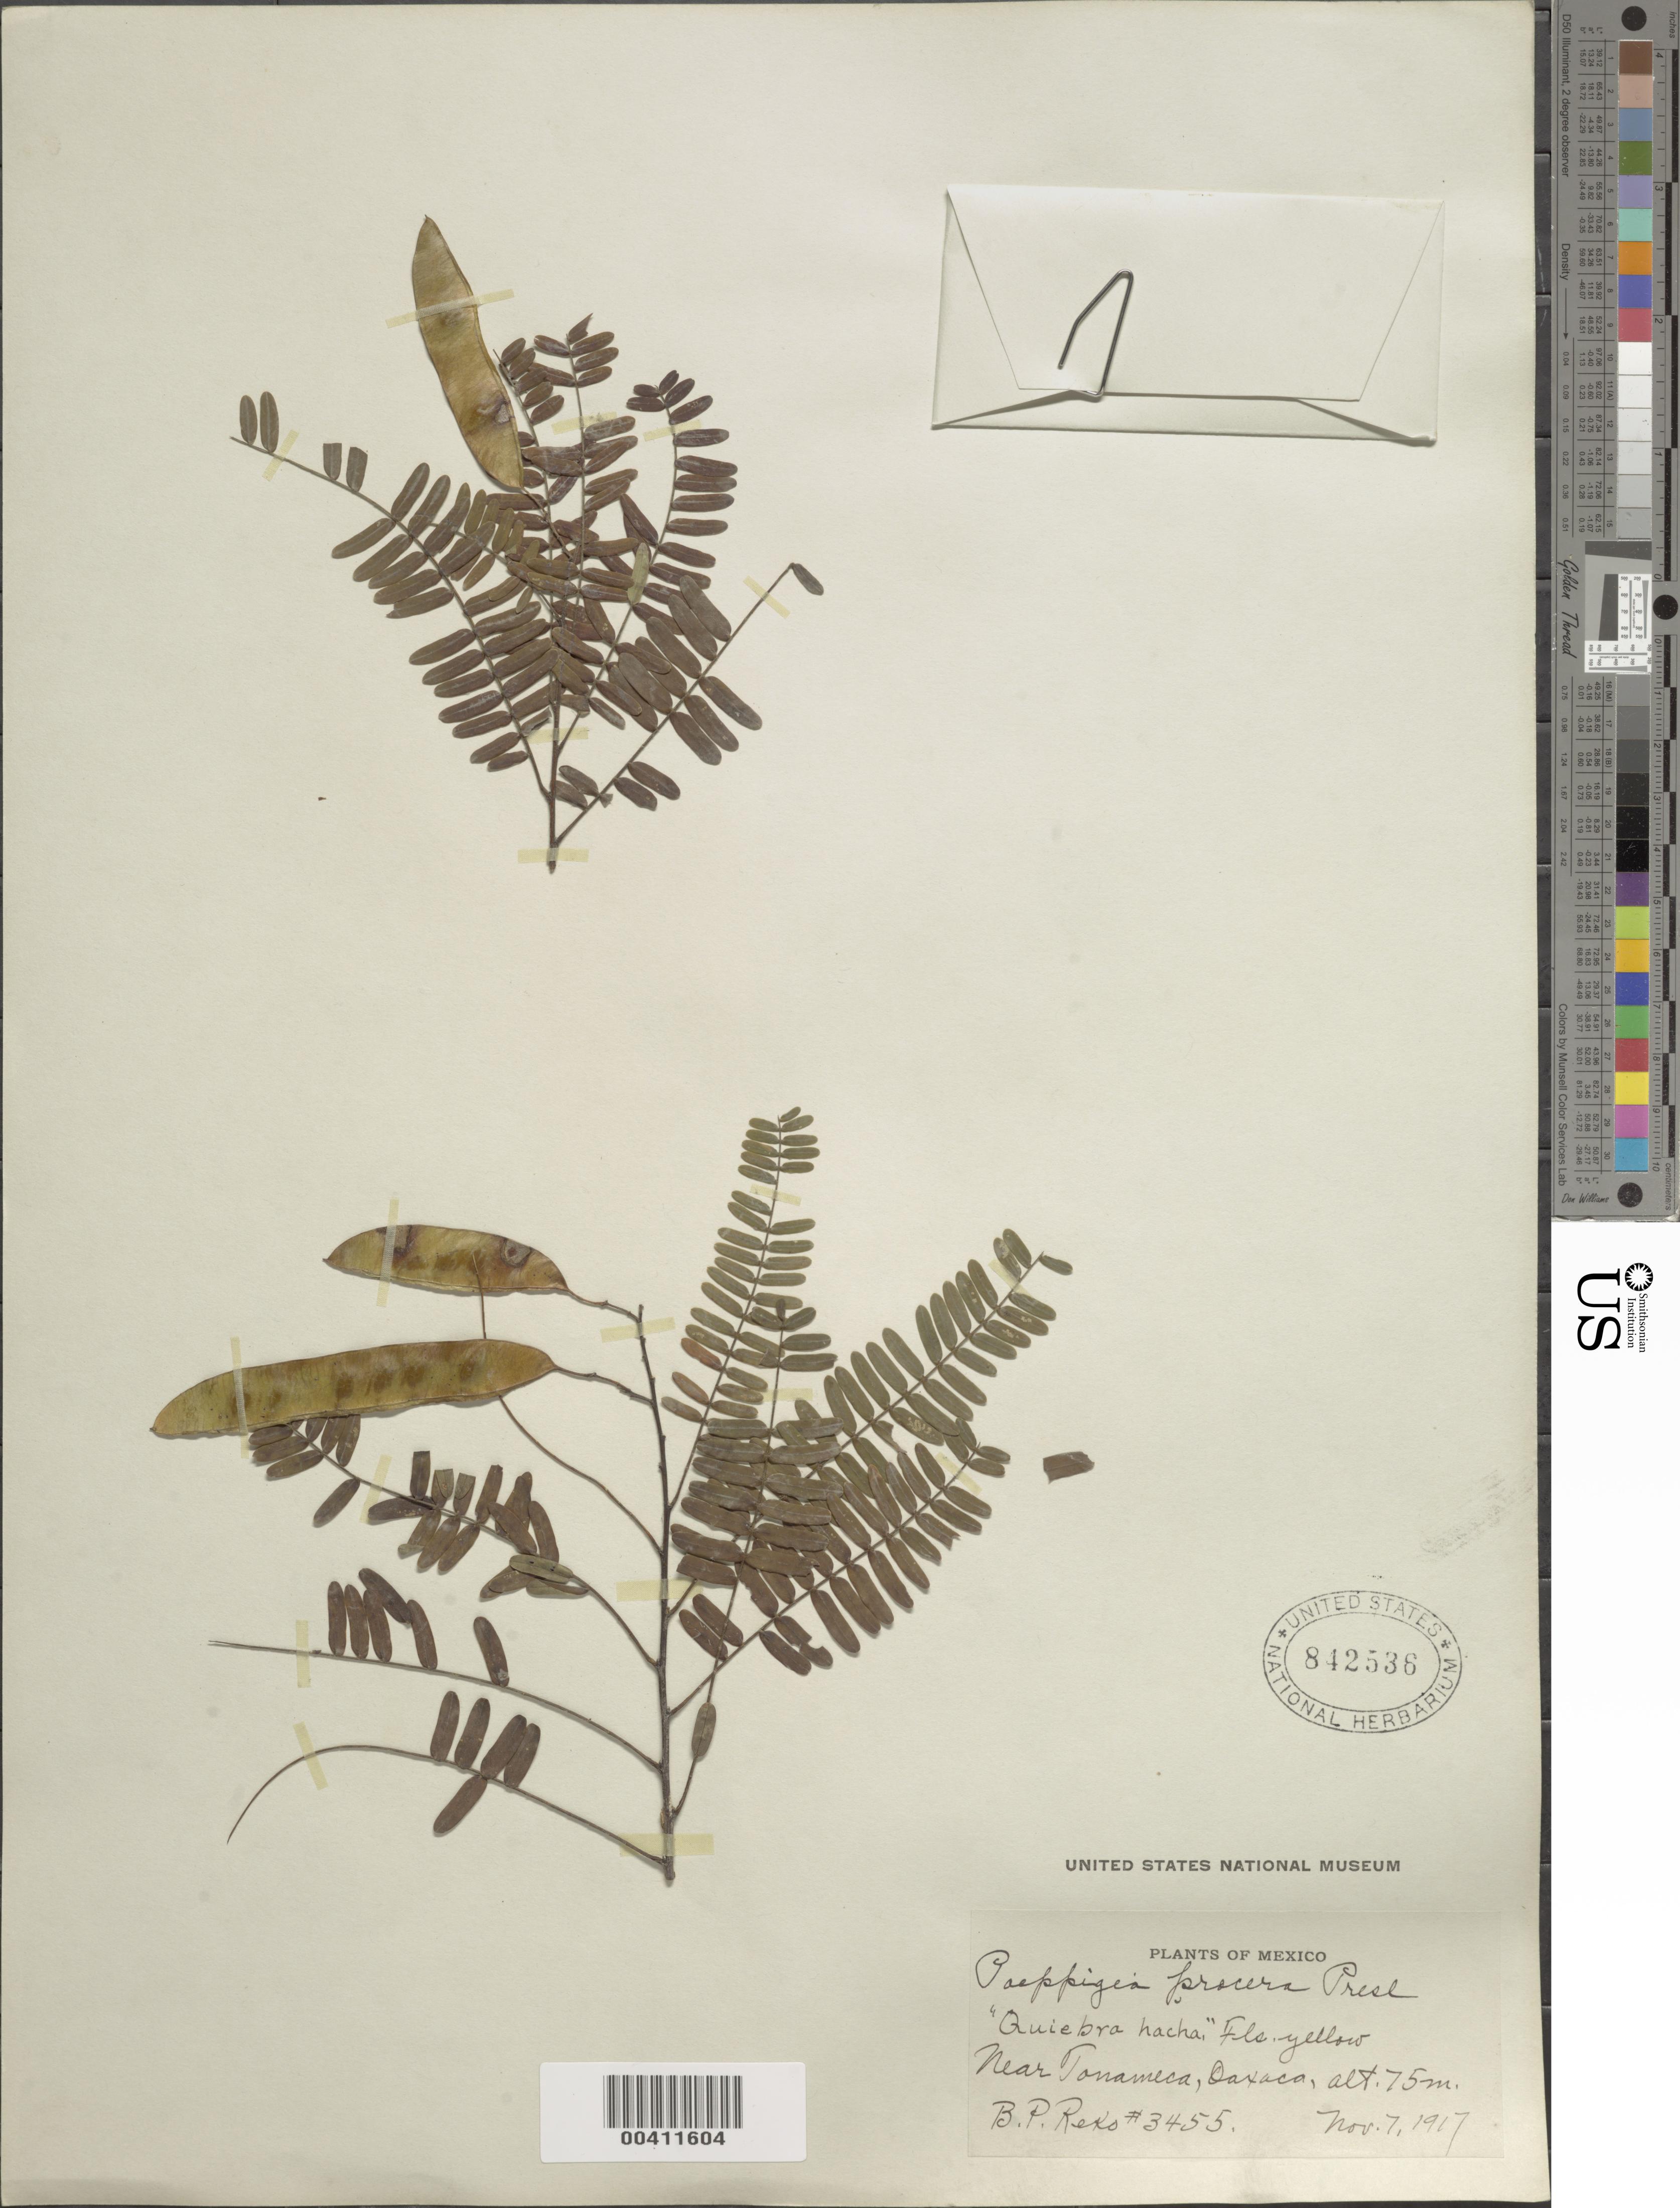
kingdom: Plantae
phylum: Tracheophyta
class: Magnoliopsida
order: Fabales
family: Fabaceae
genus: Poeppigia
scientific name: Poeppigia procera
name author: C. Presl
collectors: B. P. Reko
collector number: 3455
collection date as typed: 07 Nov 1917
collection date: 1917-11-07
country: Mexico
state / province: Oaxaca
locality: Near tonameca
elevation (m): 75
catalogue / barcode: US 842536